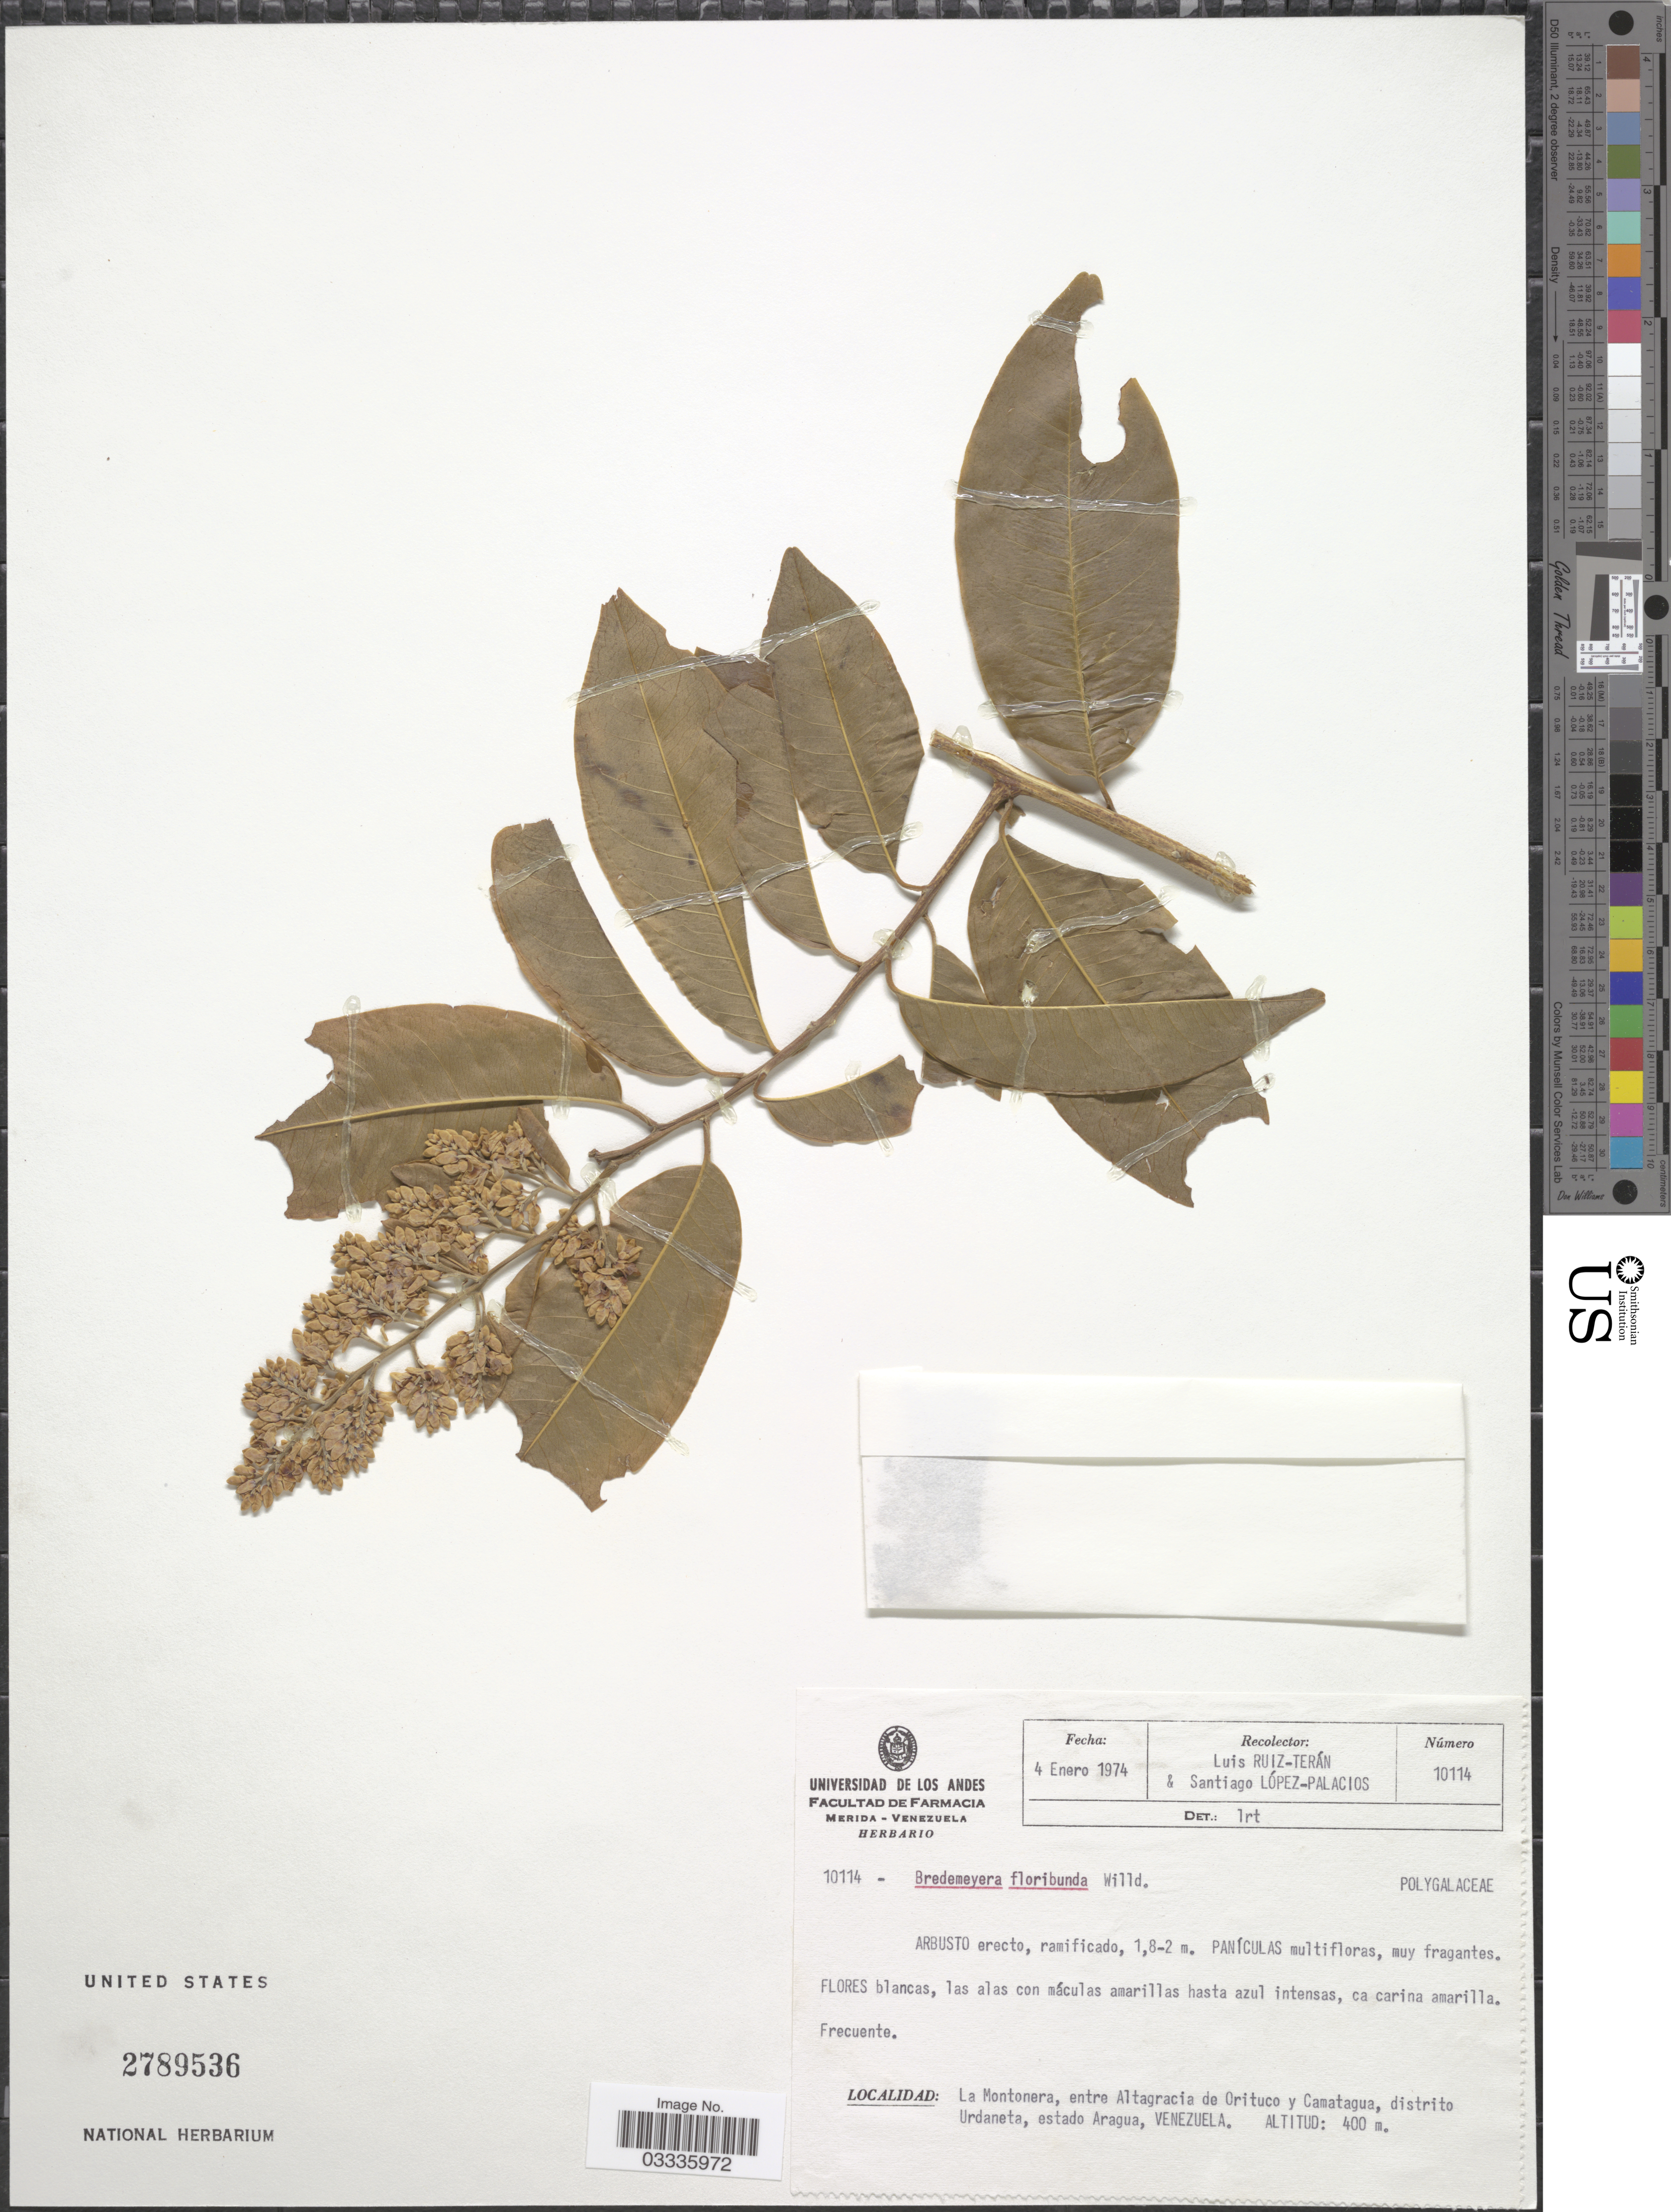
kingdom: Plantae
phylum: Tracheophyta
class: Magnoliopsida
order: Fabales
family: Polygalaceae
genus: Bredemeyera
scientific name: Bredemeyera floribunda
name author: Willd.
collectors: L. Teran & S. López-Palacios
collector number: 10114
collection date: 1974-01-04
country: Venezuela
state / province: Aragua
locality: La Montonera, entre Altagracia de Orituco y Camatagua, distrito Urdaneta.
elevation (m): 400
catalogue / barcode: US 2789536